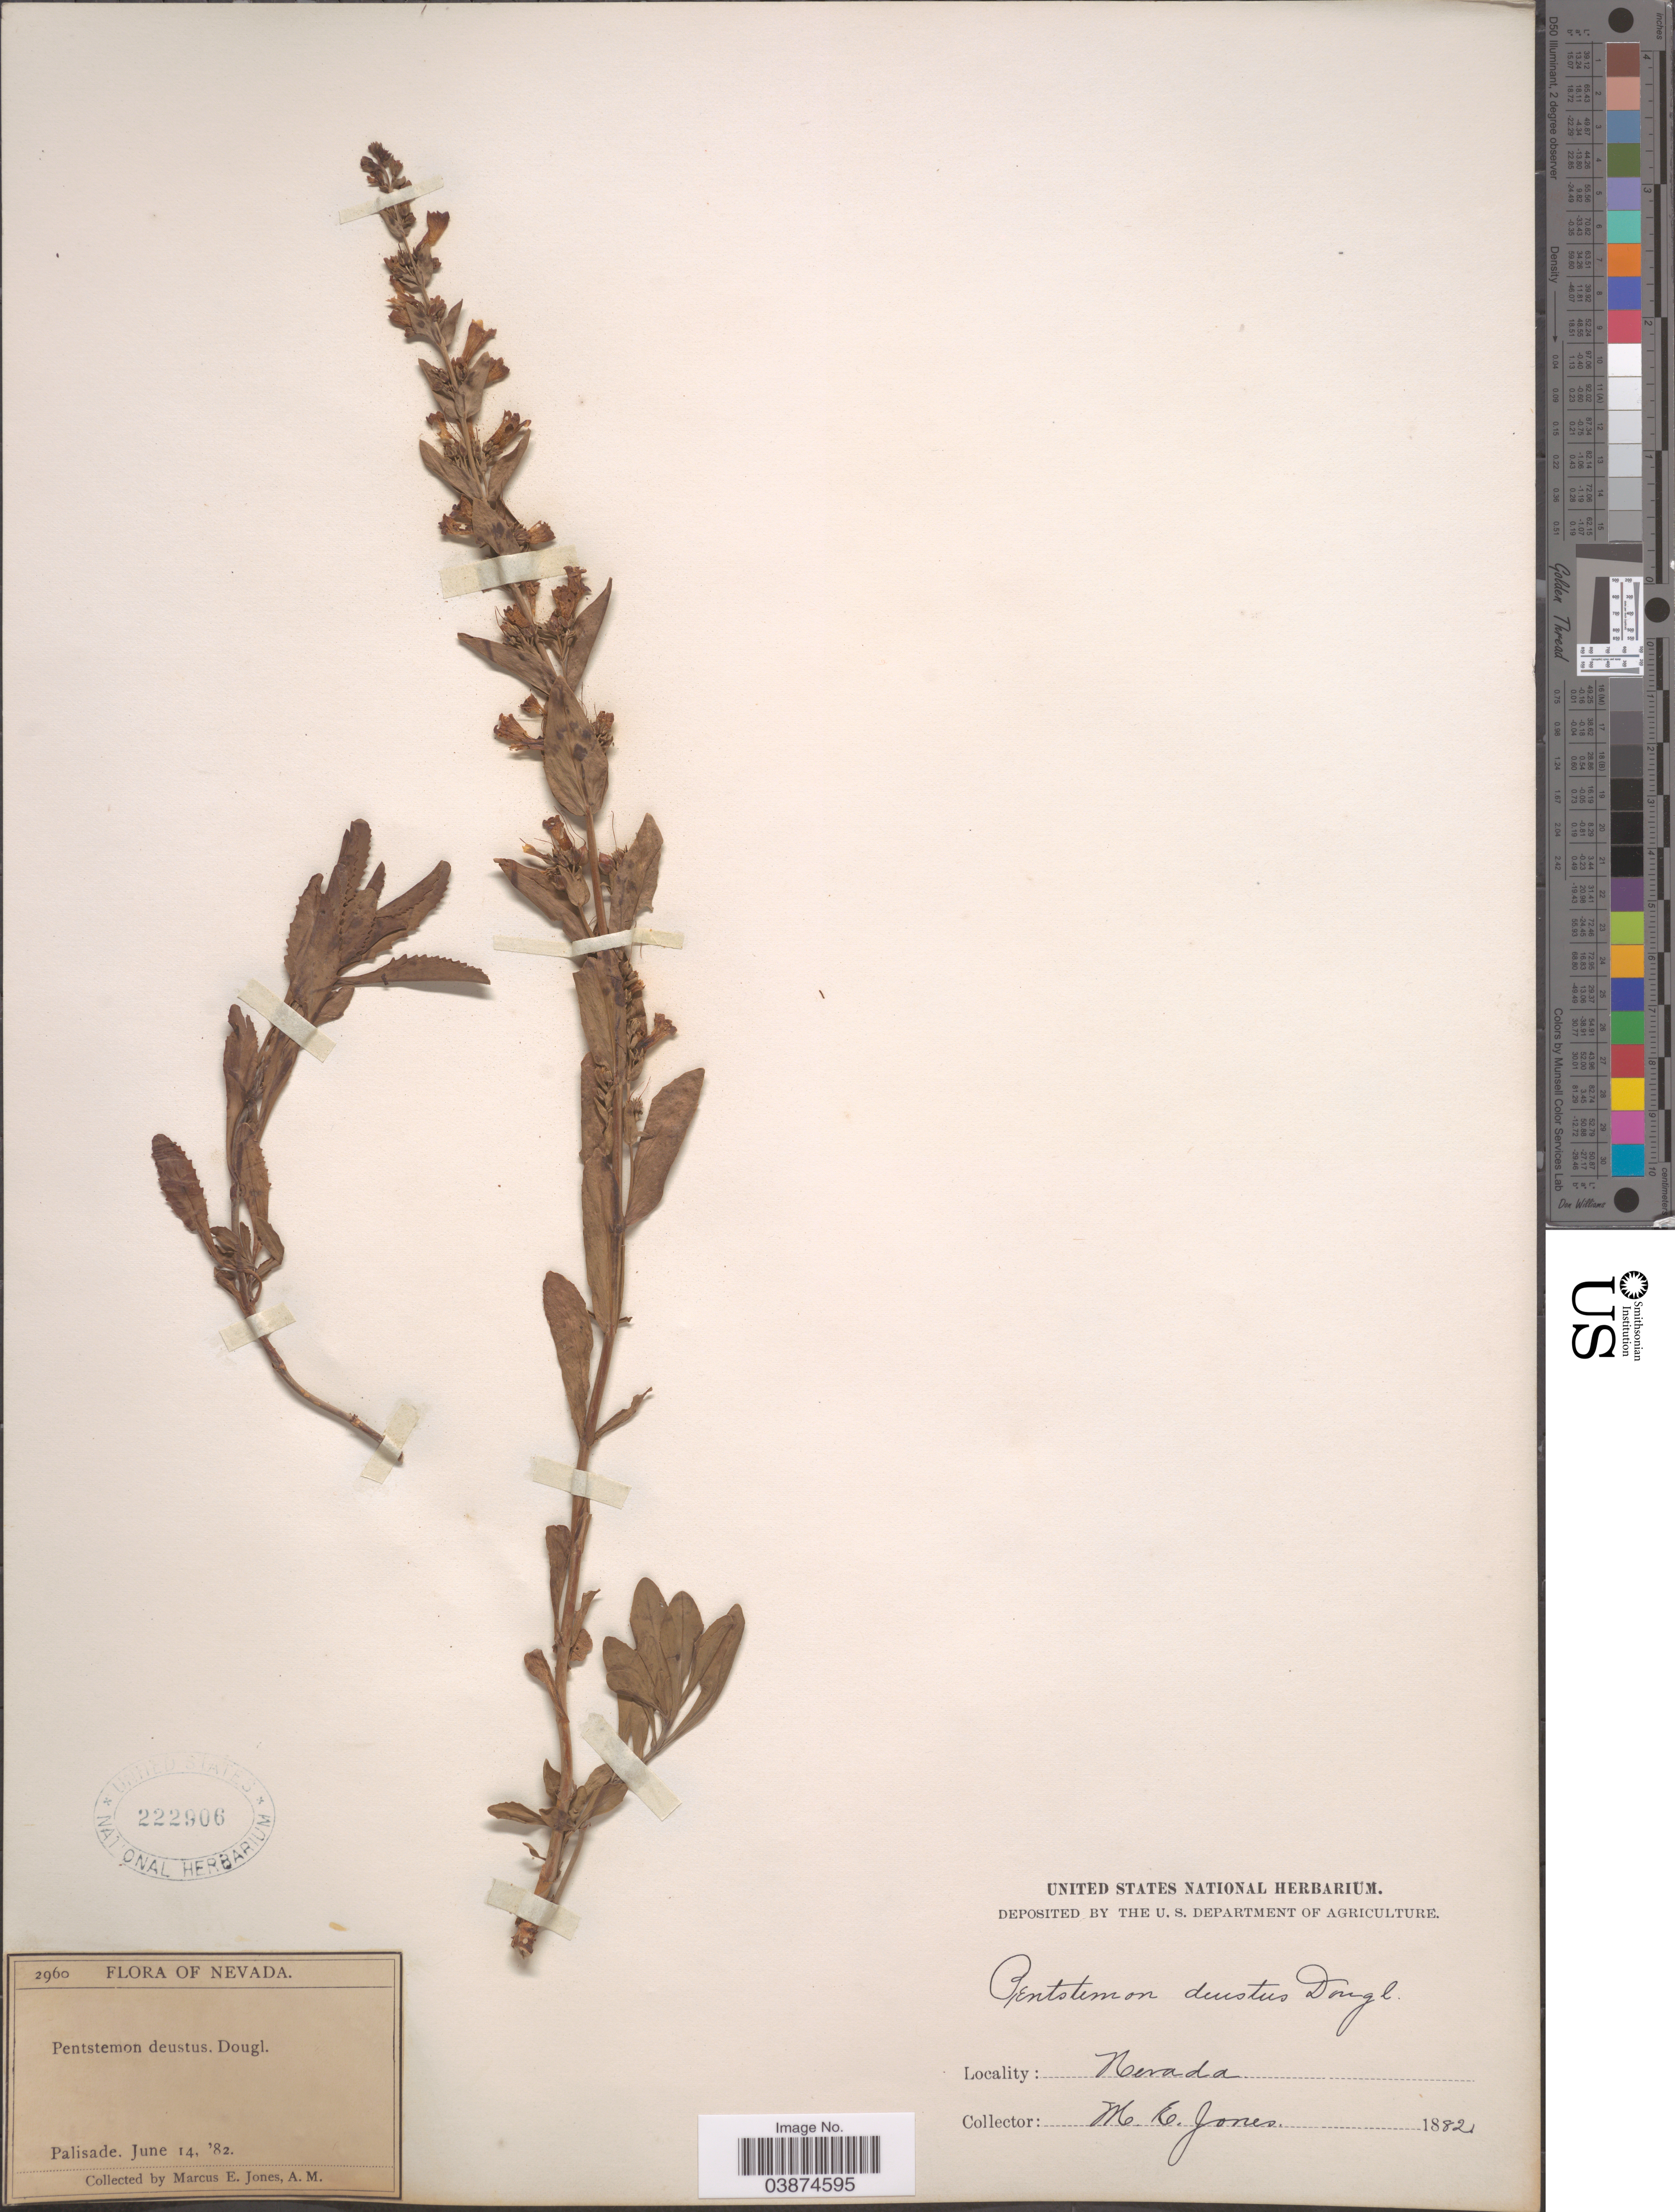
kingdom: Plantae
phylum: Tracheophyta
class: Magnoliopsida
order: Lamiales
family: Plantaginaceae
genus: Penstemon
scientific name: Penstemon deustus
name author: Douglas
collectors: M. E. Jones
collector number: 2960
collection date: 1882-06-14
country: United States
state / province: Nevada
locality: Palisade.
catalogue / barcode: US 222906